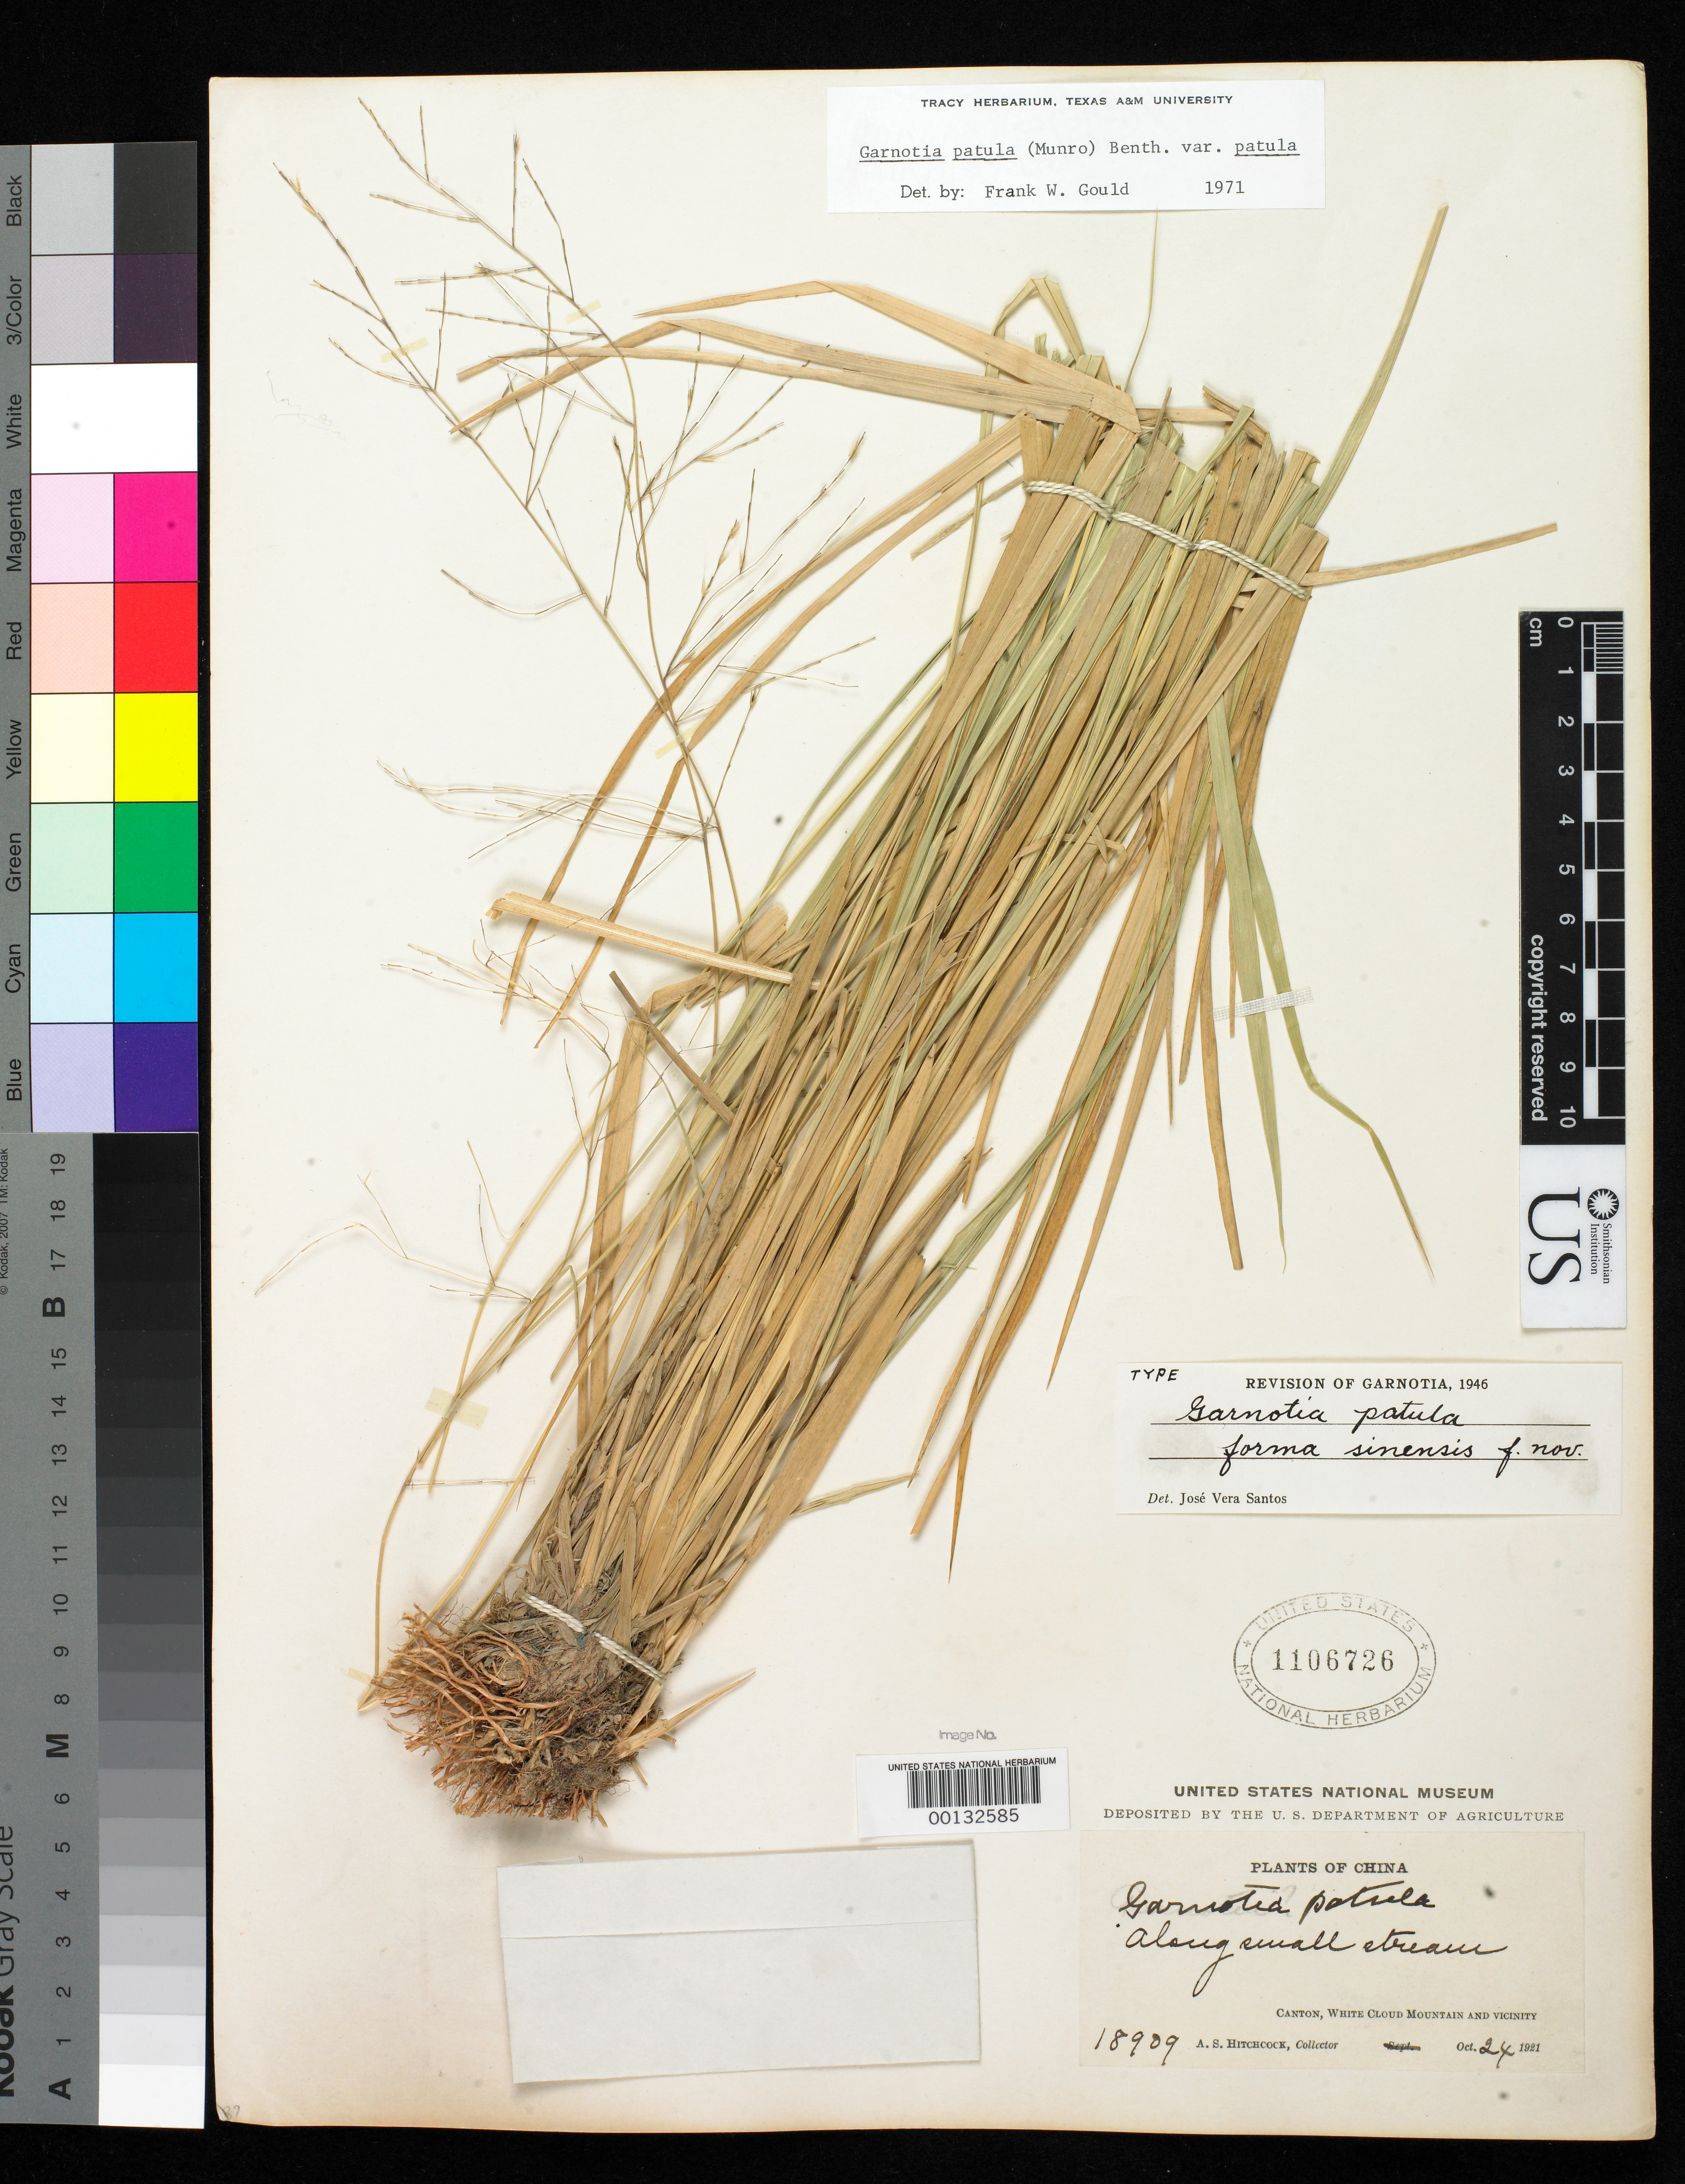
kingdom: Plantae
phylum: Tracheophyta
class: Liliopsida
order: Poales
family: Poaceae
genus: Garnotia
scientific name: Garnotia patula f. sinensis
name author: Santos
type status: Holotype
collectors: A. S. Hitchcock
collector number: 18909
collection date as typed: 24 Oct 1921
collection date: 1921-10-24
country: China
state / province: Guangdong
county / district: Canton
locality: White Cloud Mountain and vicinity.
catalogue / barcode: US 1106726